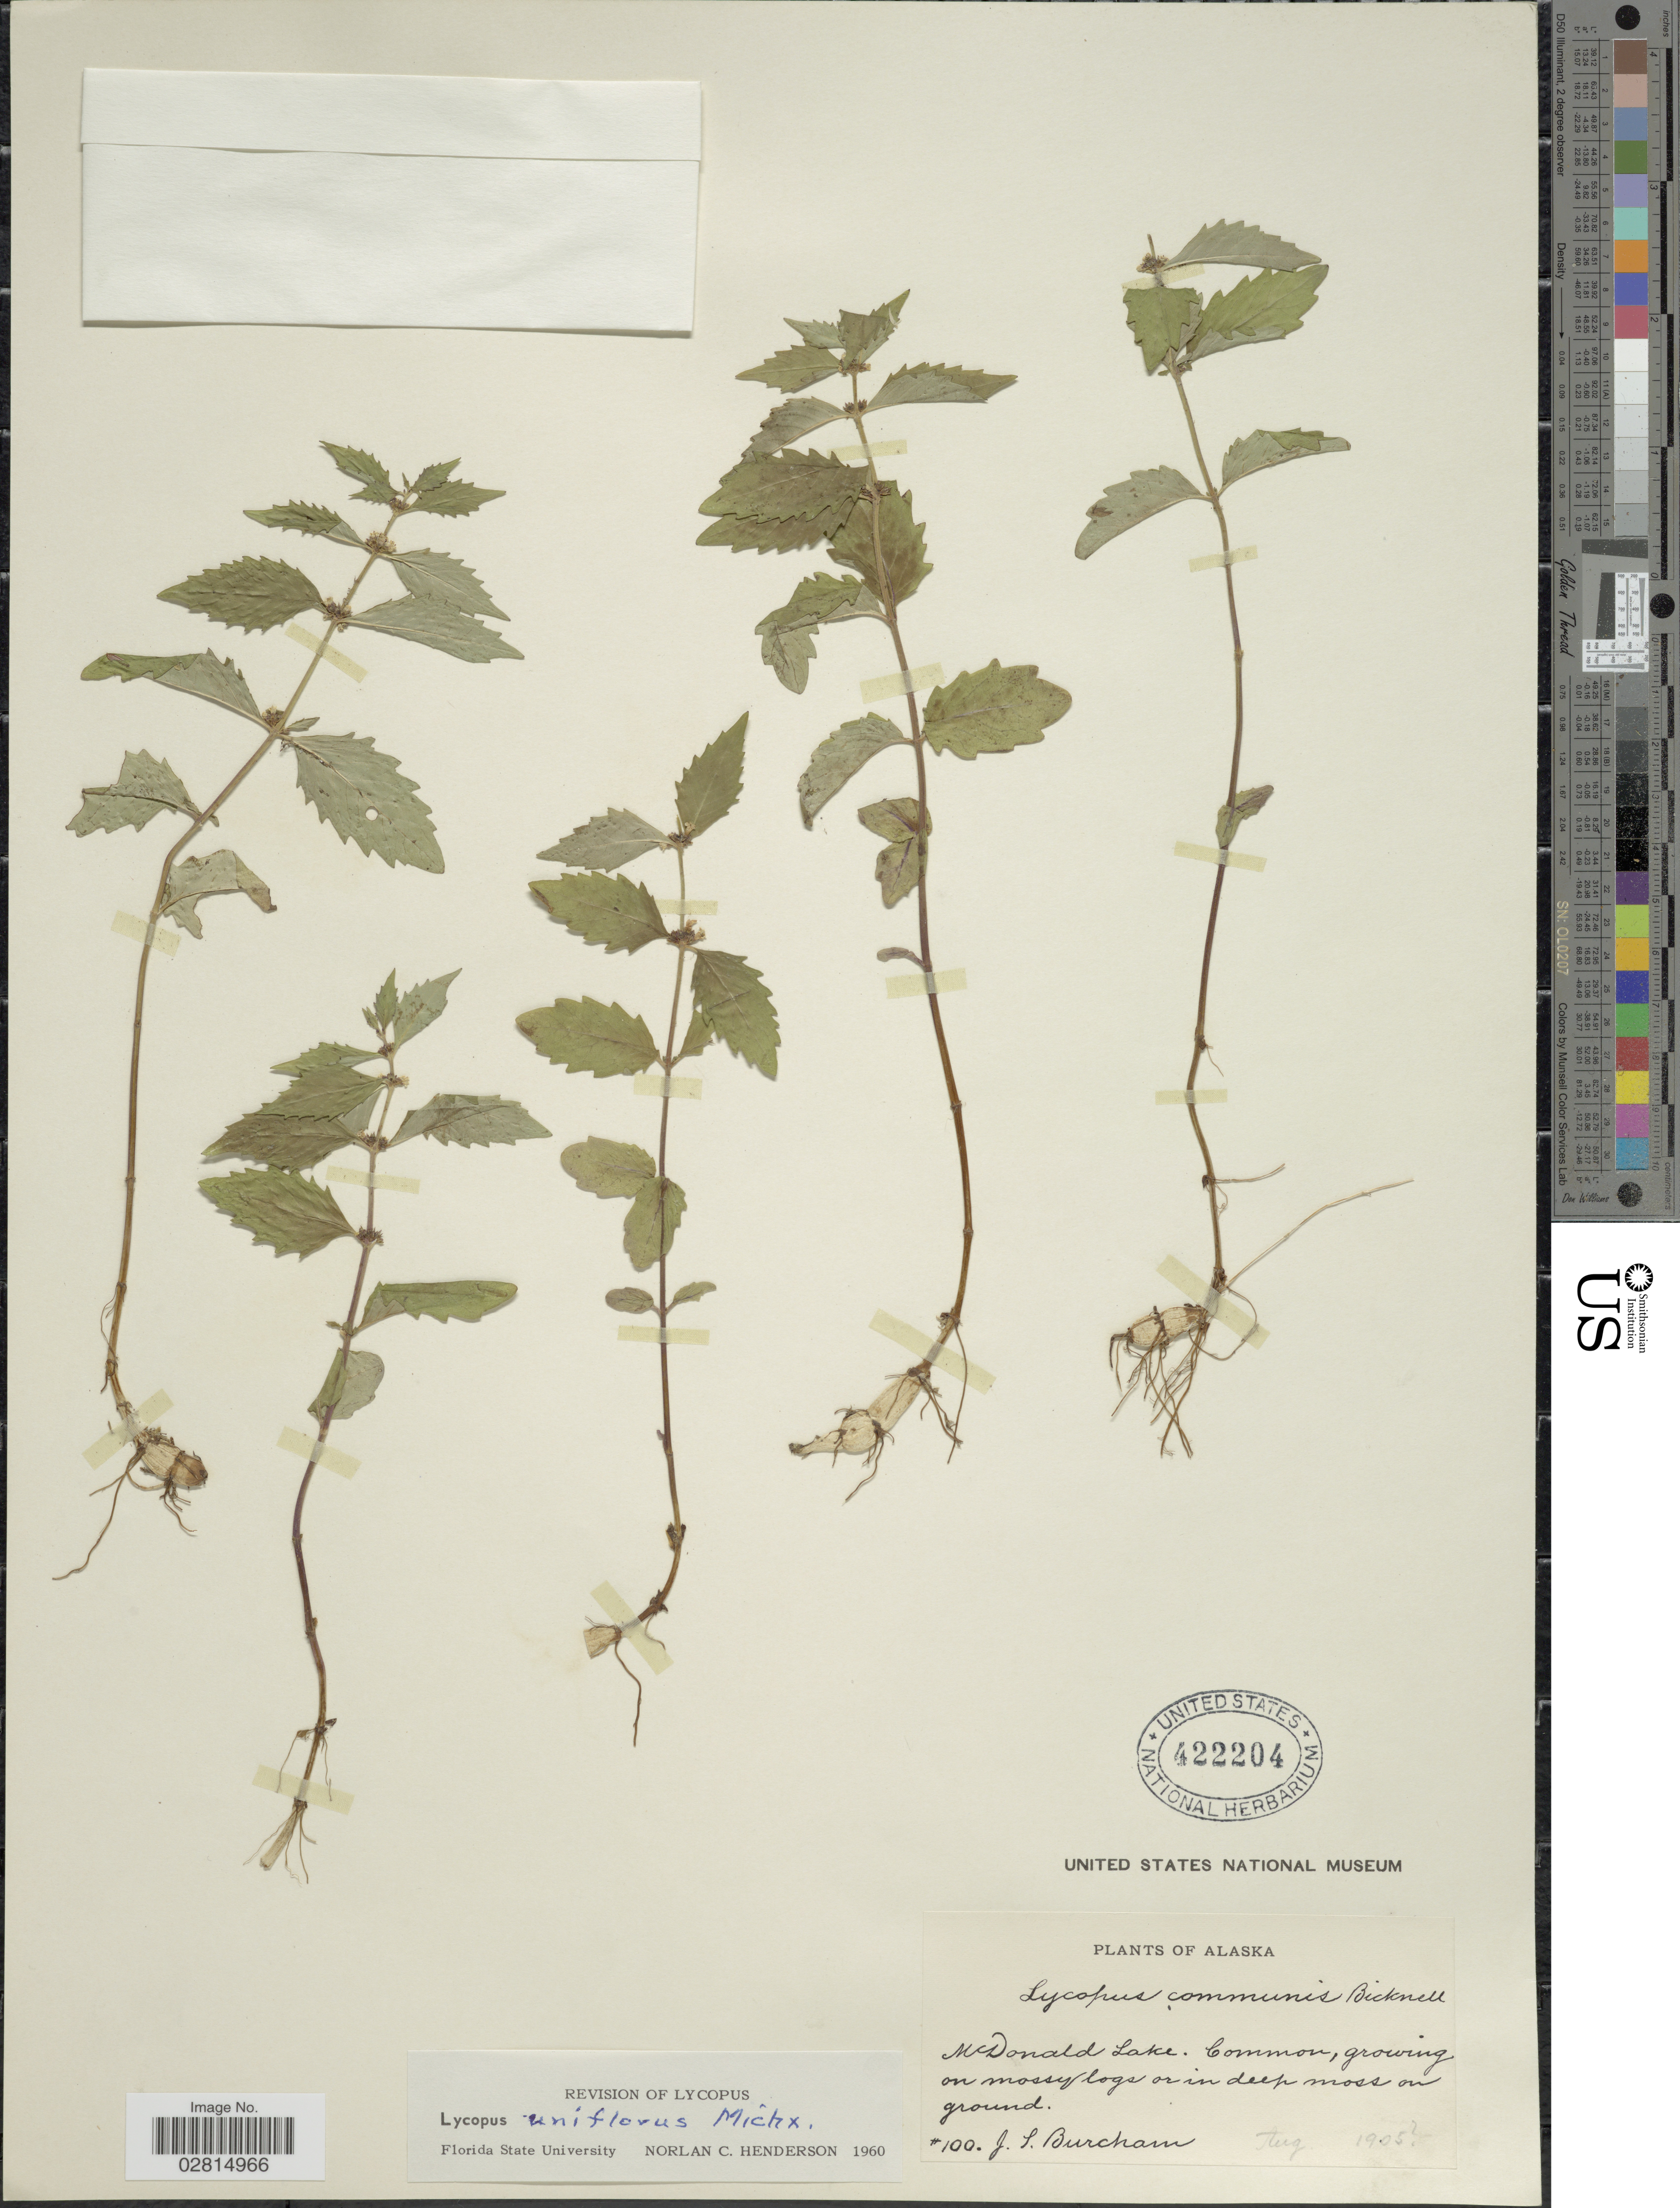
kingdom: Plantae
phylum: Tracheophyta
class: Magnoliopsida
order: Lamiales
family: Lamiaceae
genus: Lycopus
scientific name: Lycopus uniflorus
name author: Michx.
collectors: J. Burcham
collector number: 100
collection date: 1905-08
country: United States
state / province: Alaska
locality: McDonald Lake.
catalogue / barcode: US 422204